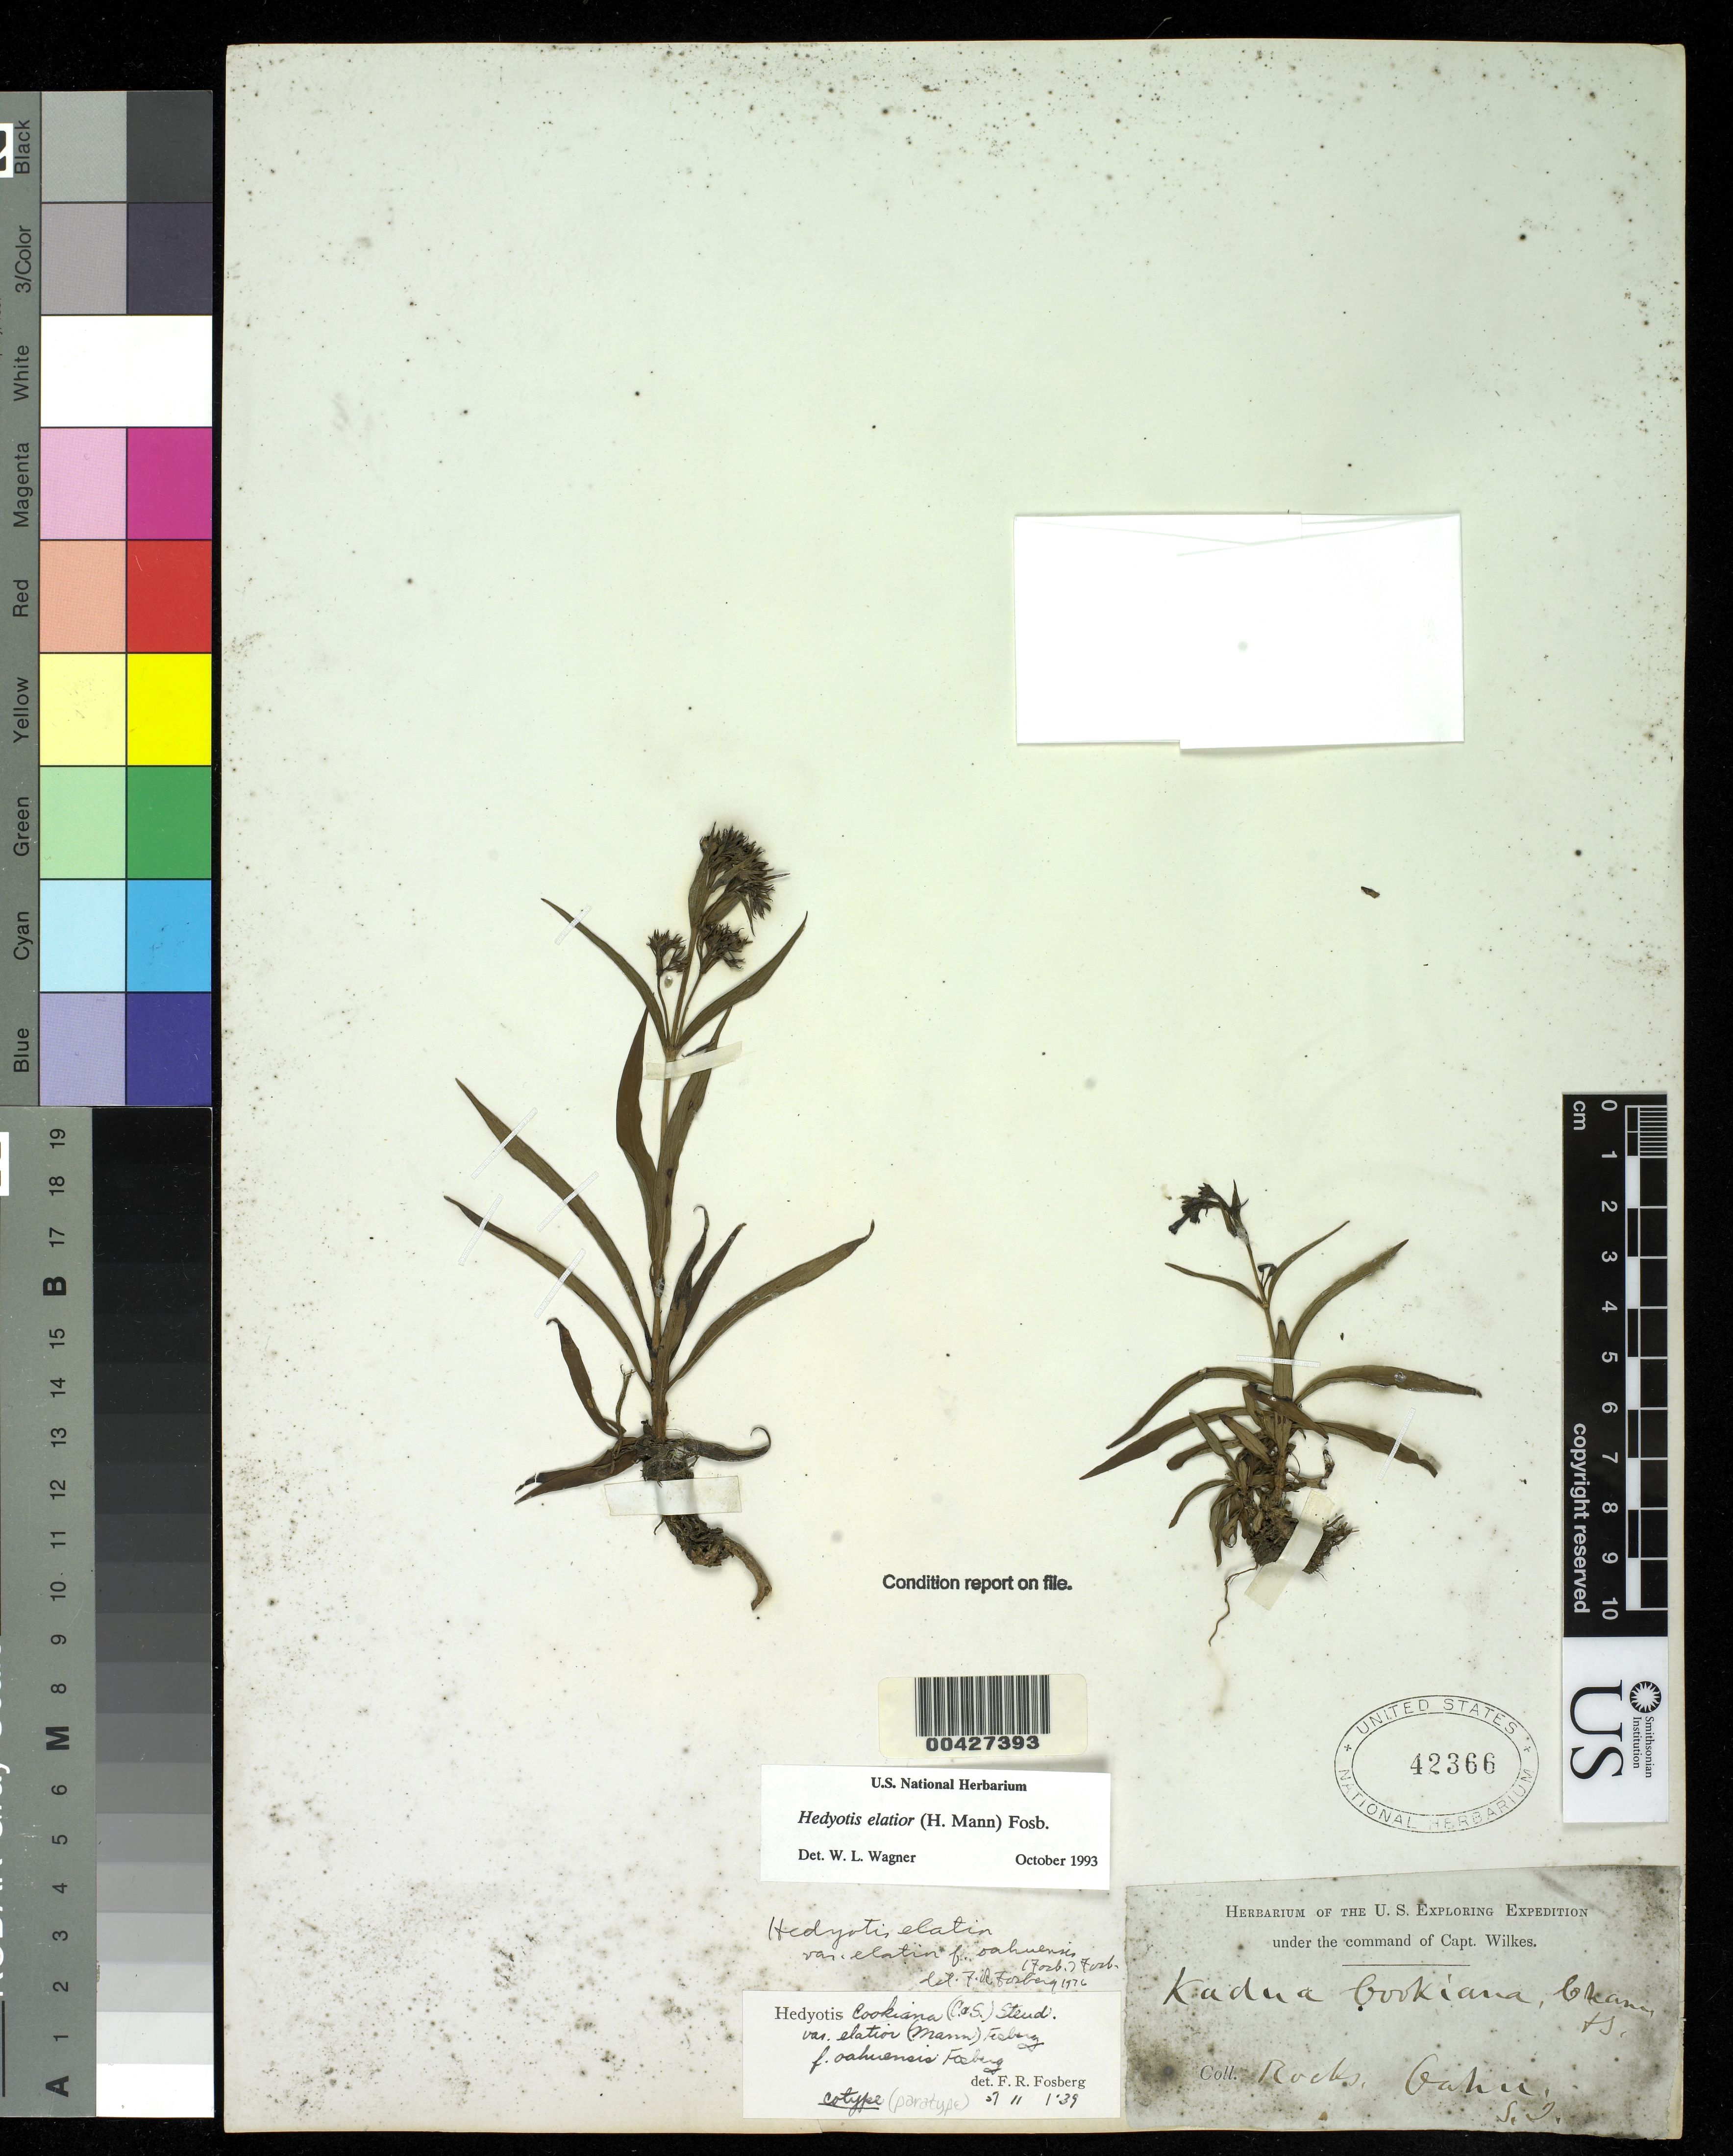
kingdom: Plantae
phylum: Tracheophyta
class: Magnoliopsida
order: Gentianales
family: Rubiaceae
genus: Kadua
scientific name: Kadua elatior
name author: (H. Mann) A. Heller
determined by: Wagner, W. L., (BOT), Smithsonian Institution - National Museum of Natural History (UNITED STATES)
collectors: Wilkes Explor. Exped.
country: United States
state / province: Hawaii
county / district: Honolulu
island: Oahu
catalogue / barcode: US 42366